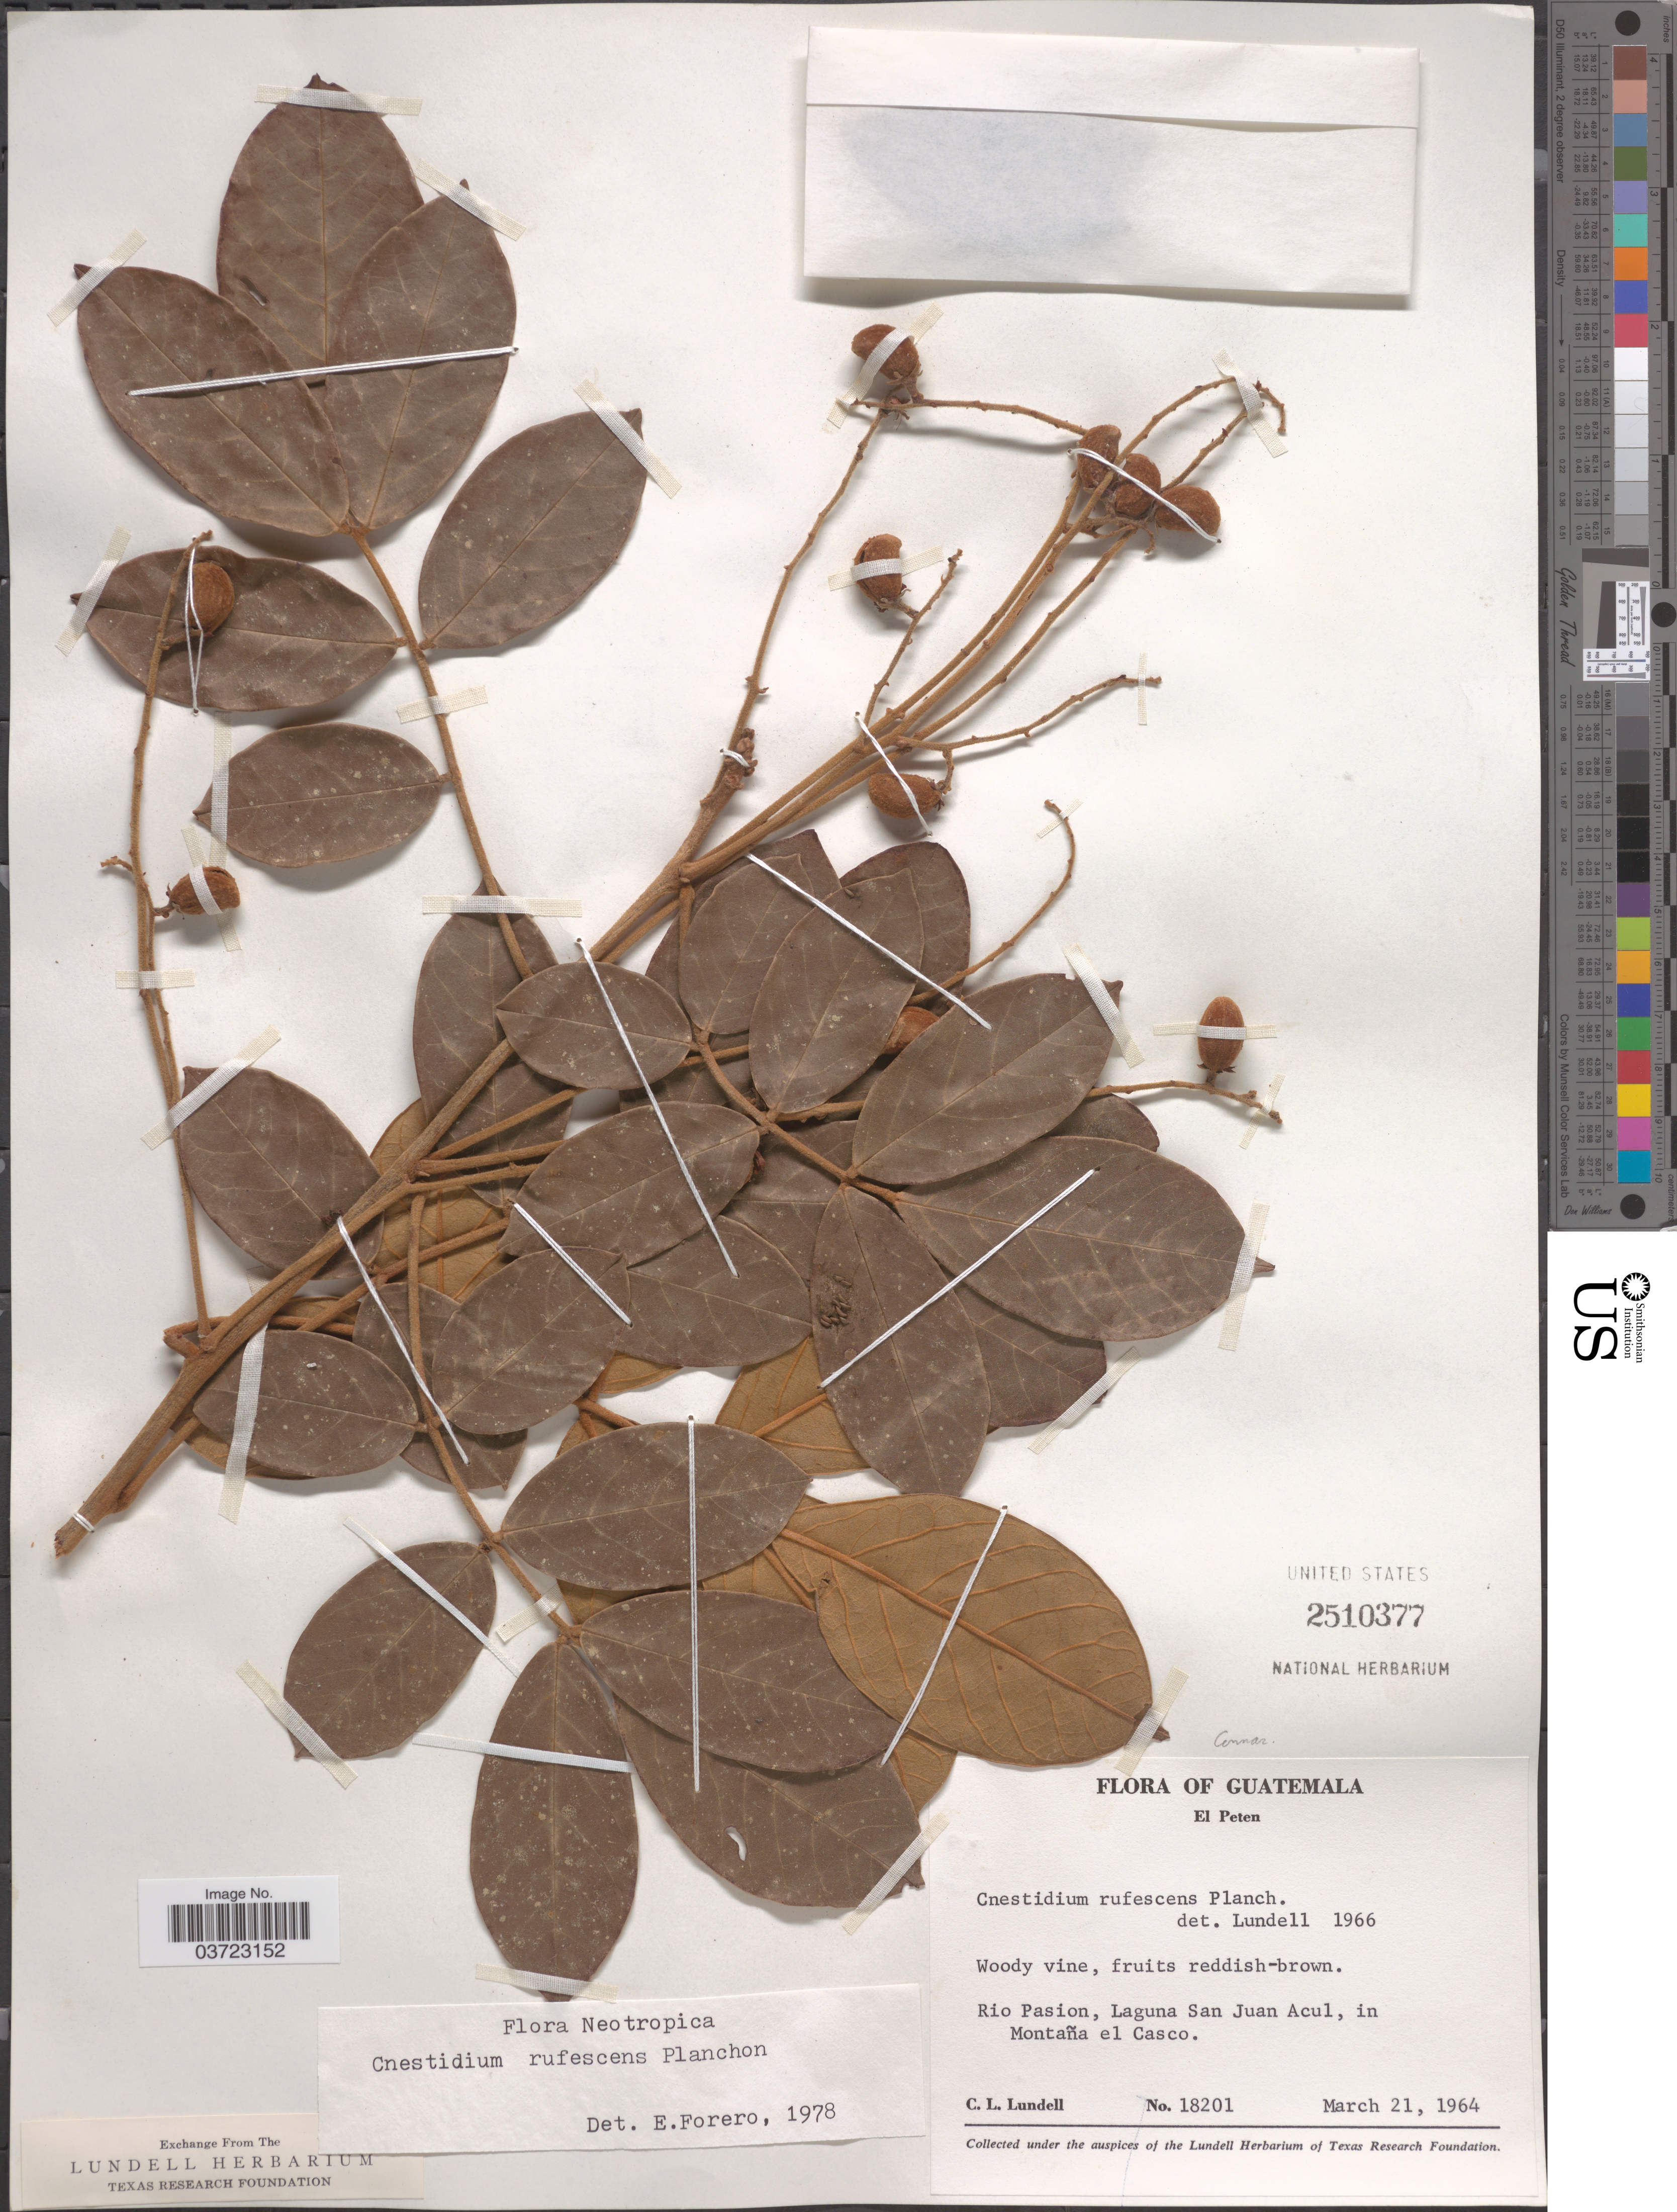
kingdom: Plantae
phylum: Tracheophyta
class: Magnoliopsida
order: Oxalidales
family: Connaraceae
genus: Cnestidium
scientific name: Cnestidium rufescens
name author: Planch.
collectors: C. L. Lundell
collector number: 18201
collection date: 1964-03-21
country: Guatemala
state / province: El Peten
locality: Rio Pasion, Laguna San Juan Acul, in Montaña el Casco.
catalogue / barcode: US 2510377